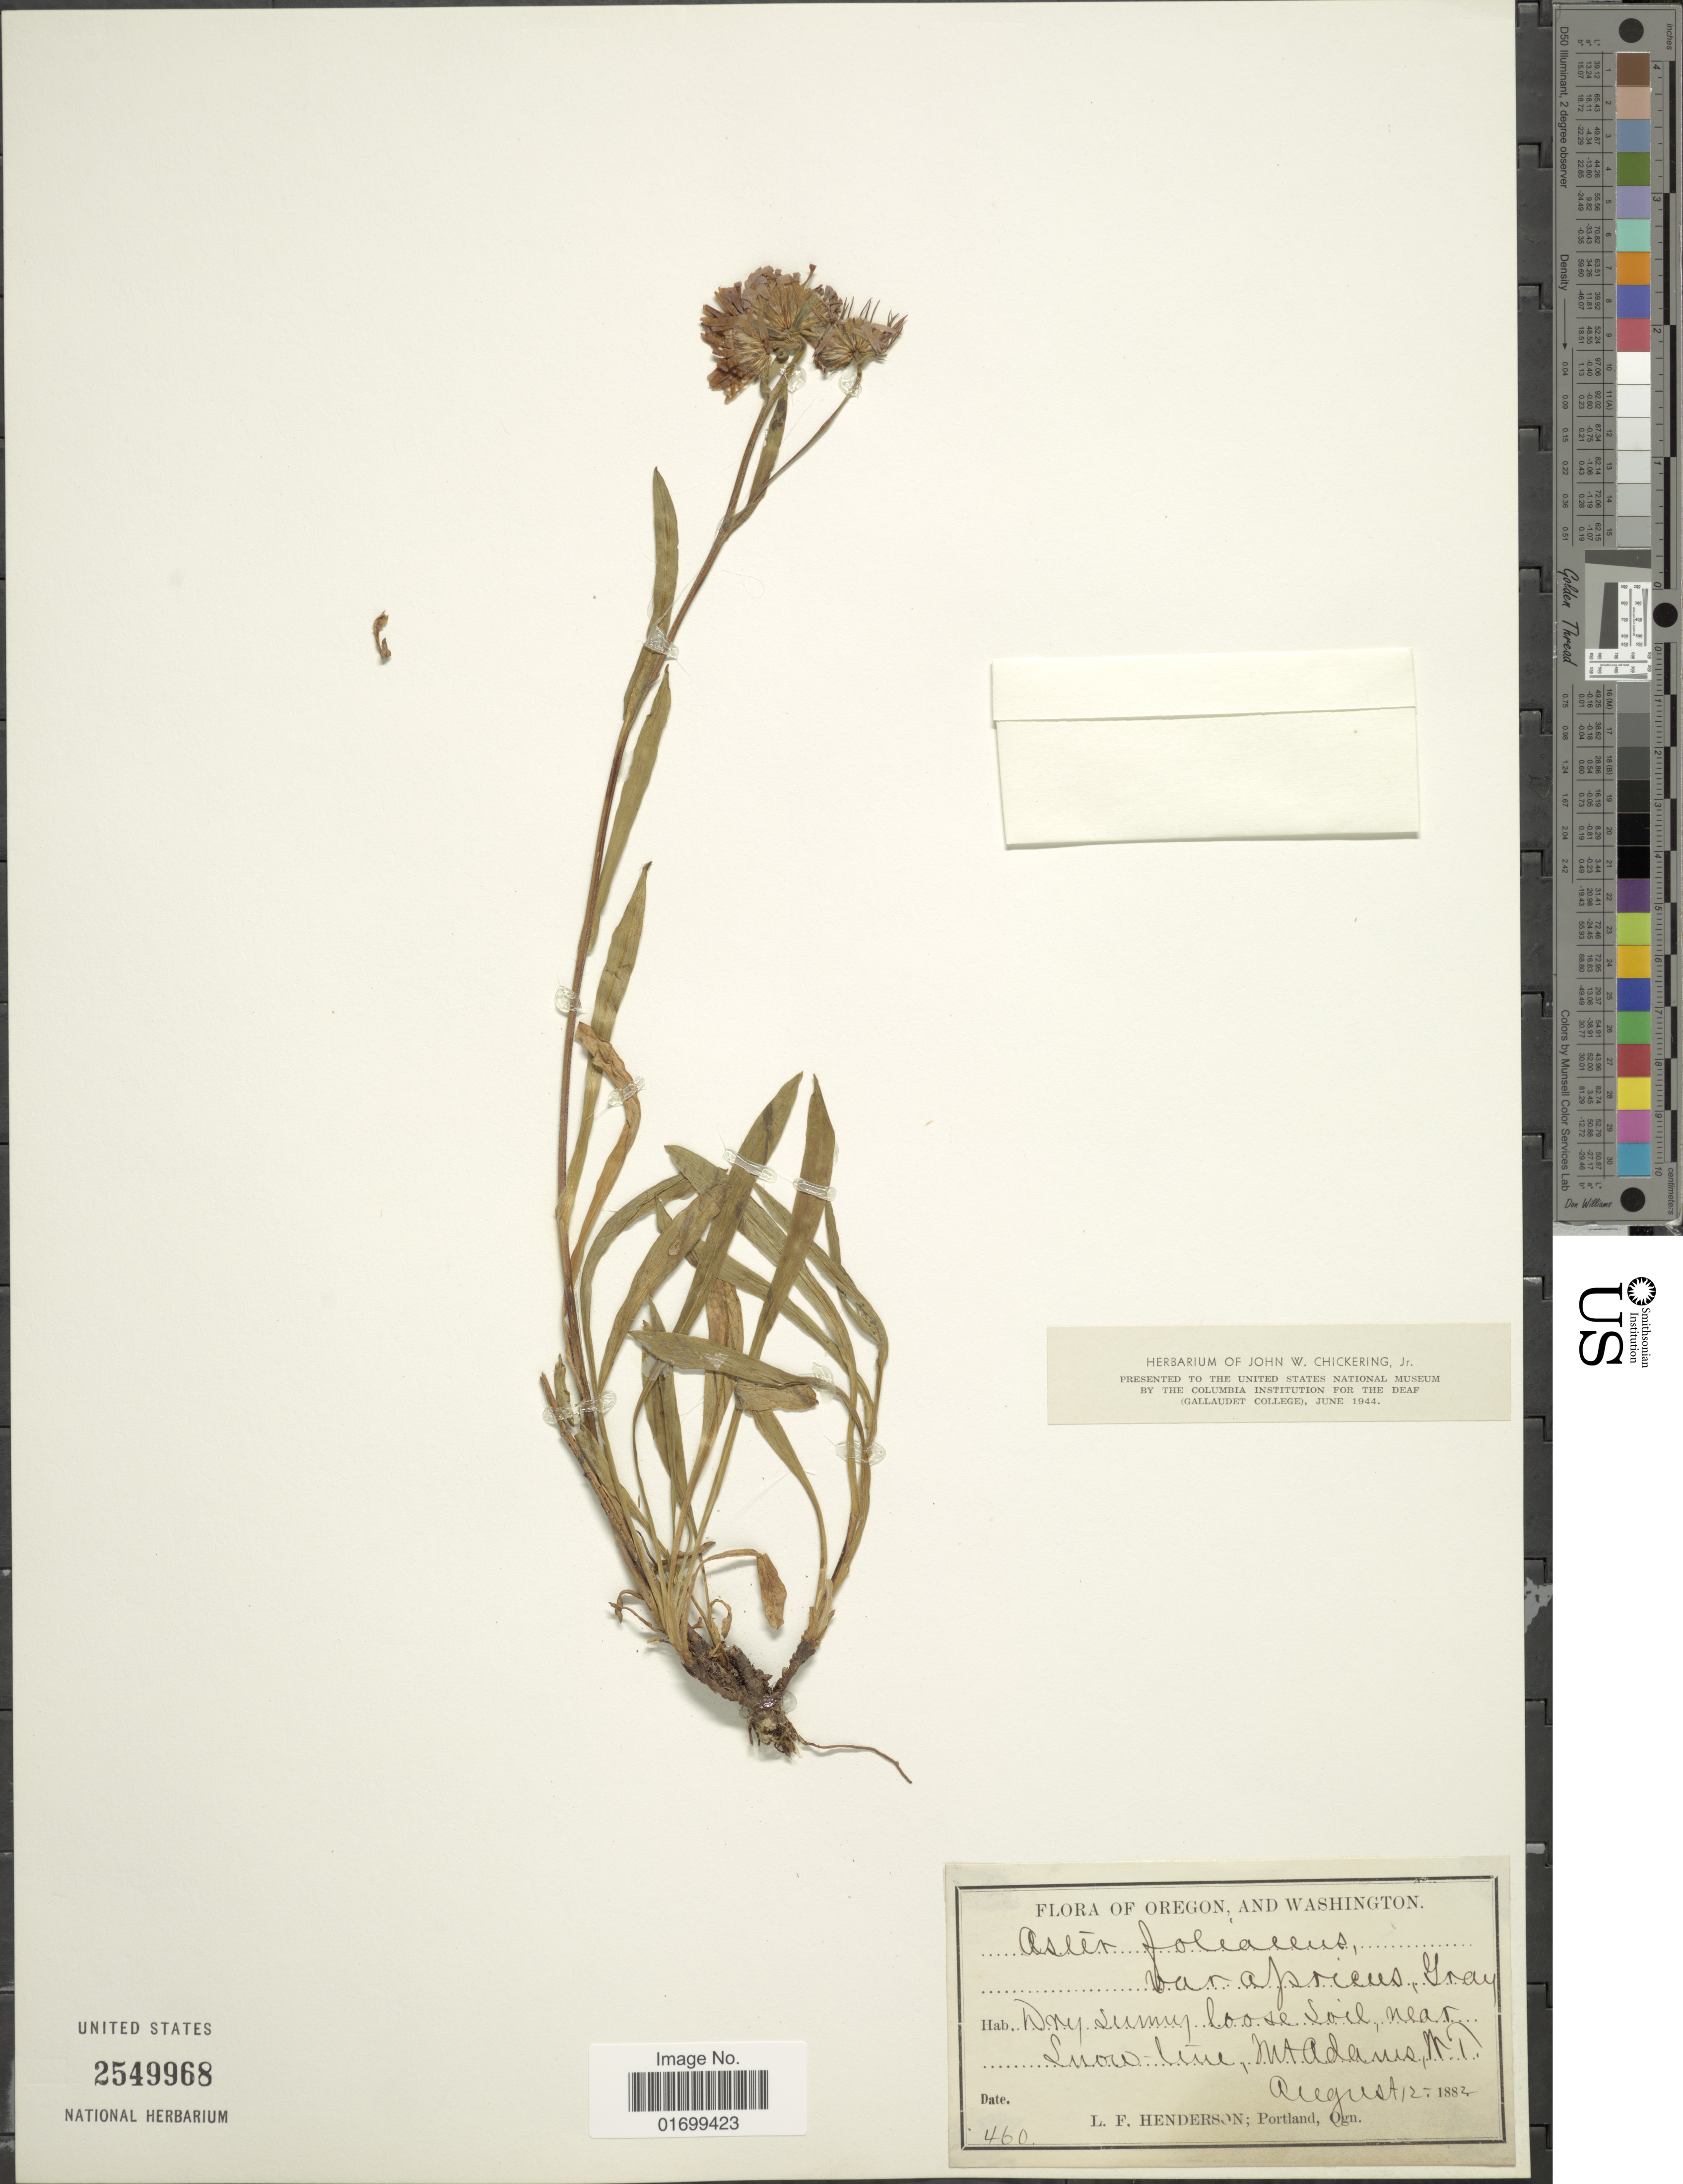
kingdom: Plantae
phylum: Tracheophyta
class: Magnoliopsida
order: Asterales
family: Asteraceae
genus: Symphyotrichum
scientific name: Symphyotrichum foliaceum var. apricum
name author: (A. Gray) G.L. Nesom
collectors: L. Henderson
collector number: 460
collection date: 1882-08-12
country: United States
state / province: Washington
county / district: Yakima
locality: Oregon and Washington, dry sunny loose soil, near Snow-line, Mt. Adams, W.T.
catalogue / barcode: US 2549968